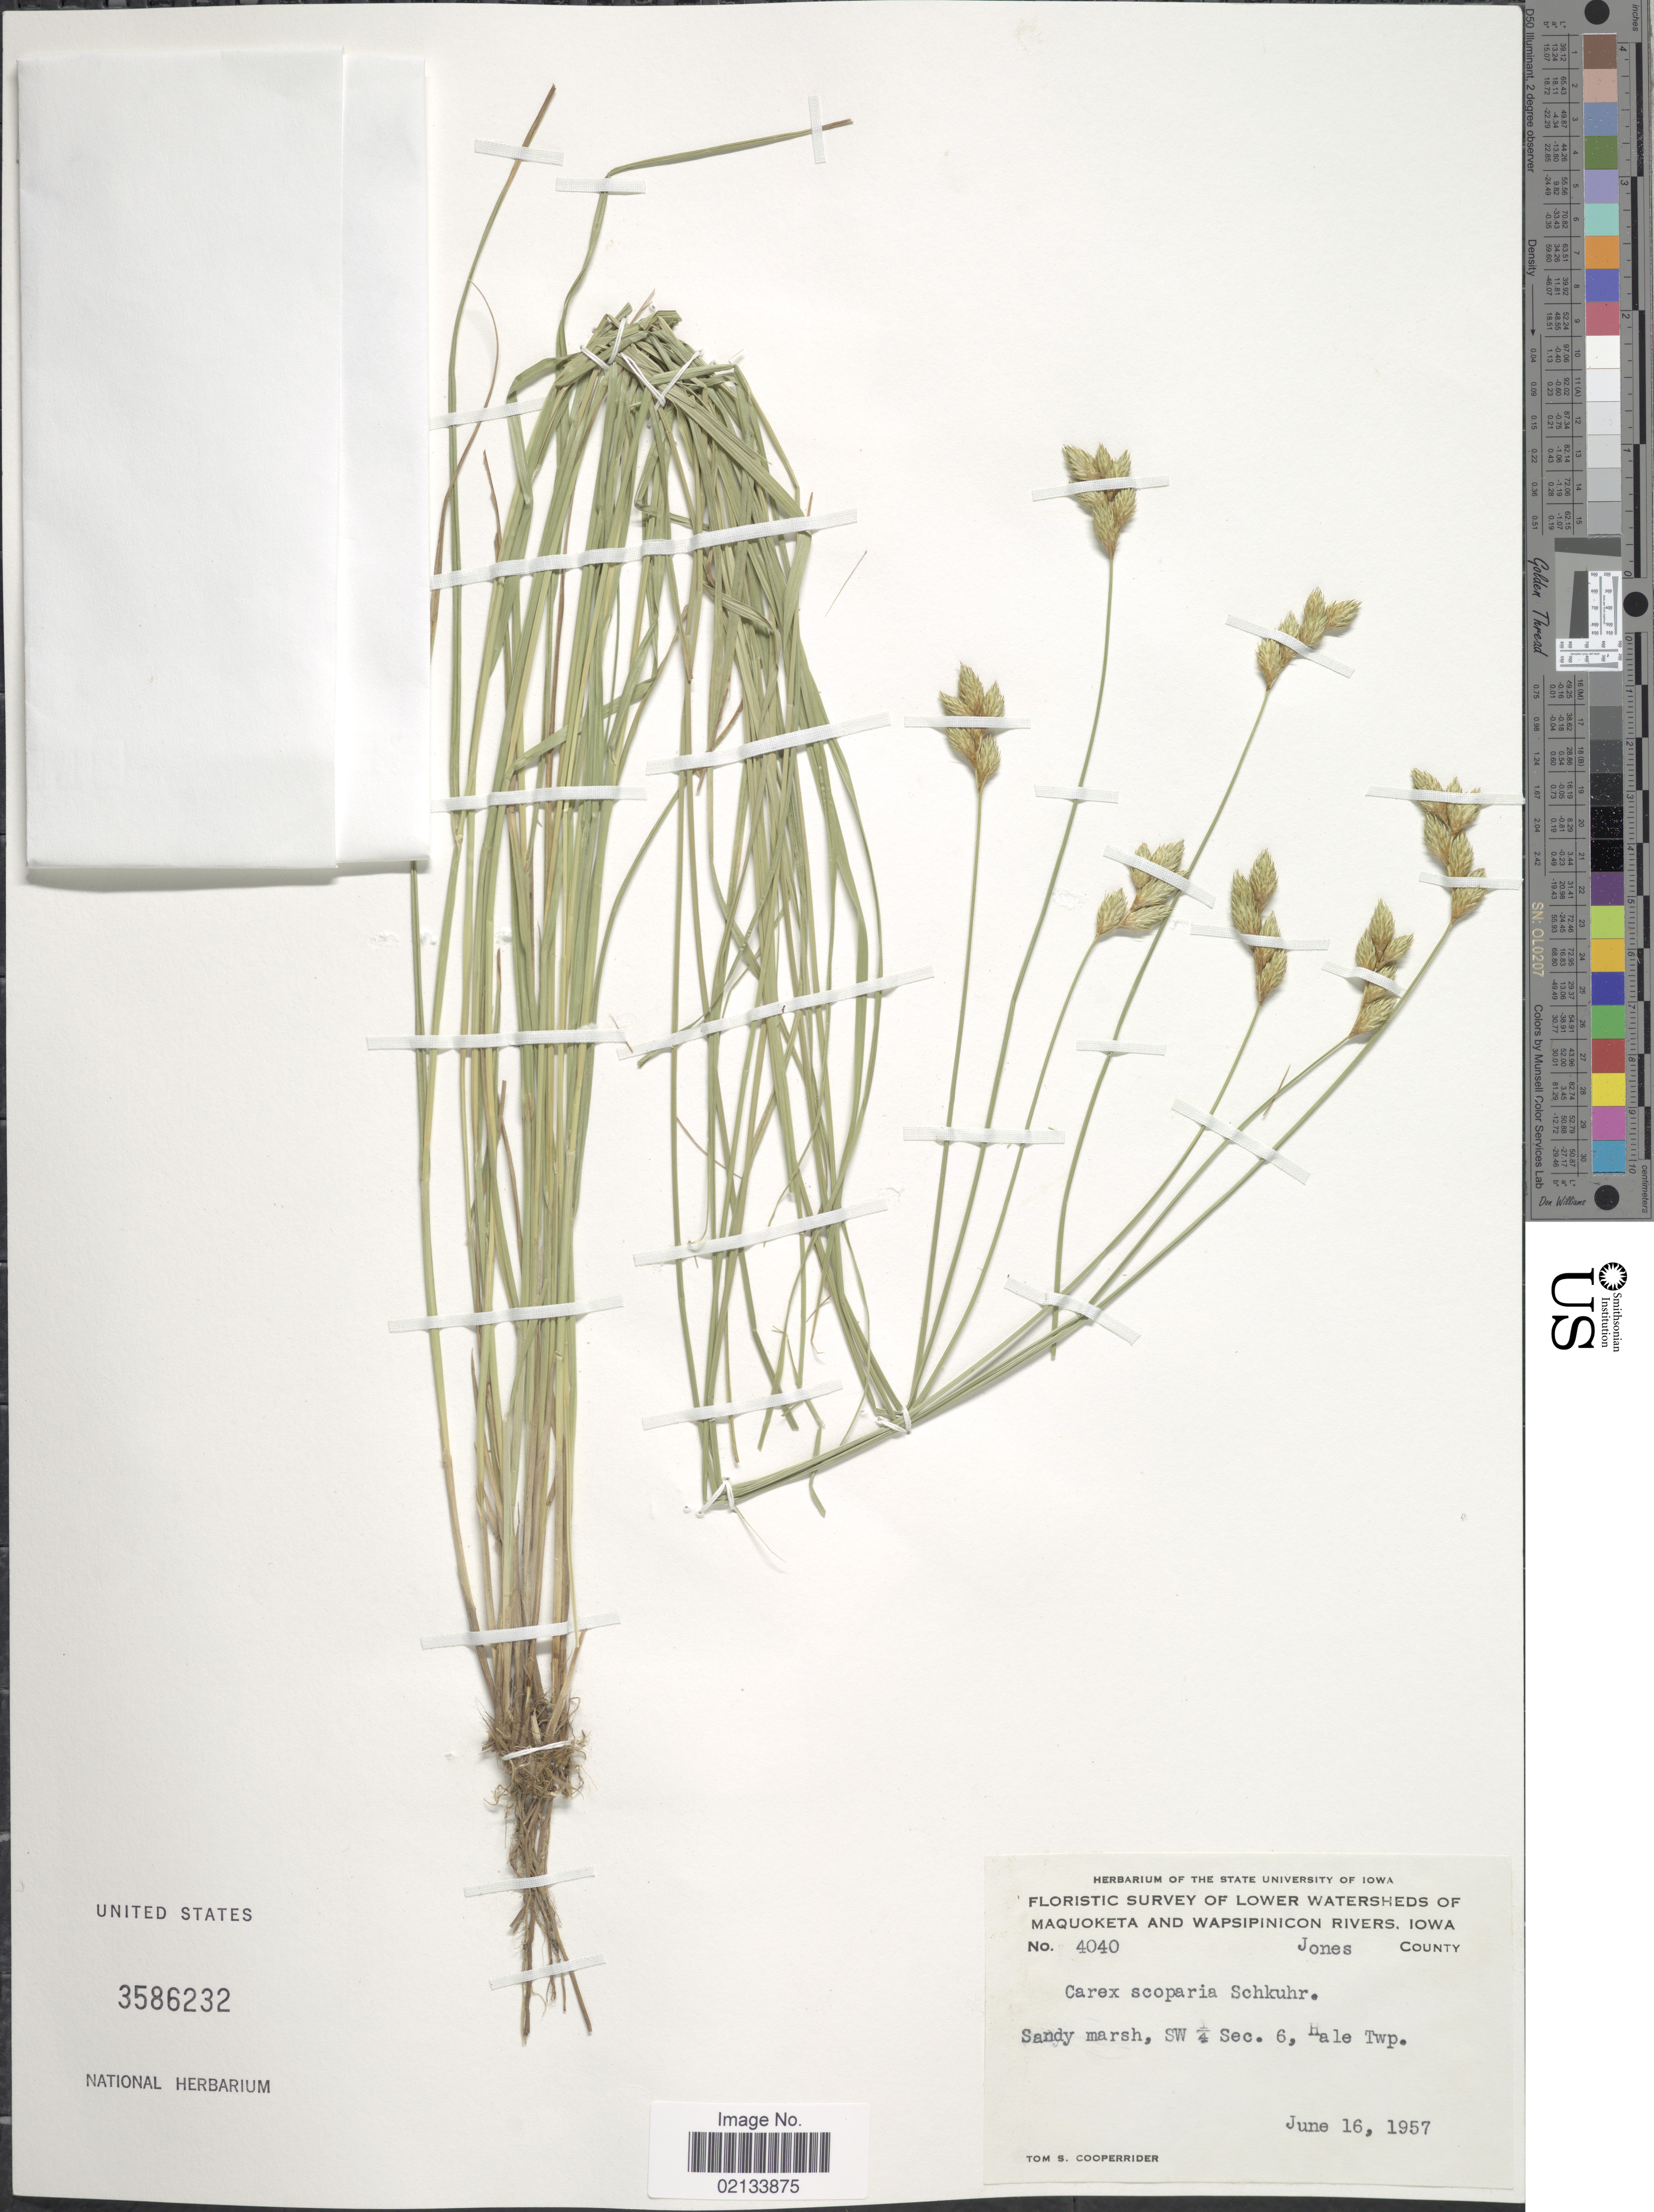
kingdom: Plantae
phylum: Tracheophyta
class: Liliopsida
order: Poales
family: Cyperaceae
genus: Carex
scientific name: Carex scoparia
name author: Schkuhr ex Willd.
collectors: T. S. Cooperrider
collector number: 4040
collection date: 1957-06-16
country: United States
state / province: Iowa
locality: Lower watersheds of Maquoketa and Wapsipinicon Rivers, Jones County, sandy marsh, SW 1/4 Sec. 6, Hale Twp.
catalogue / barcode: US 3586232